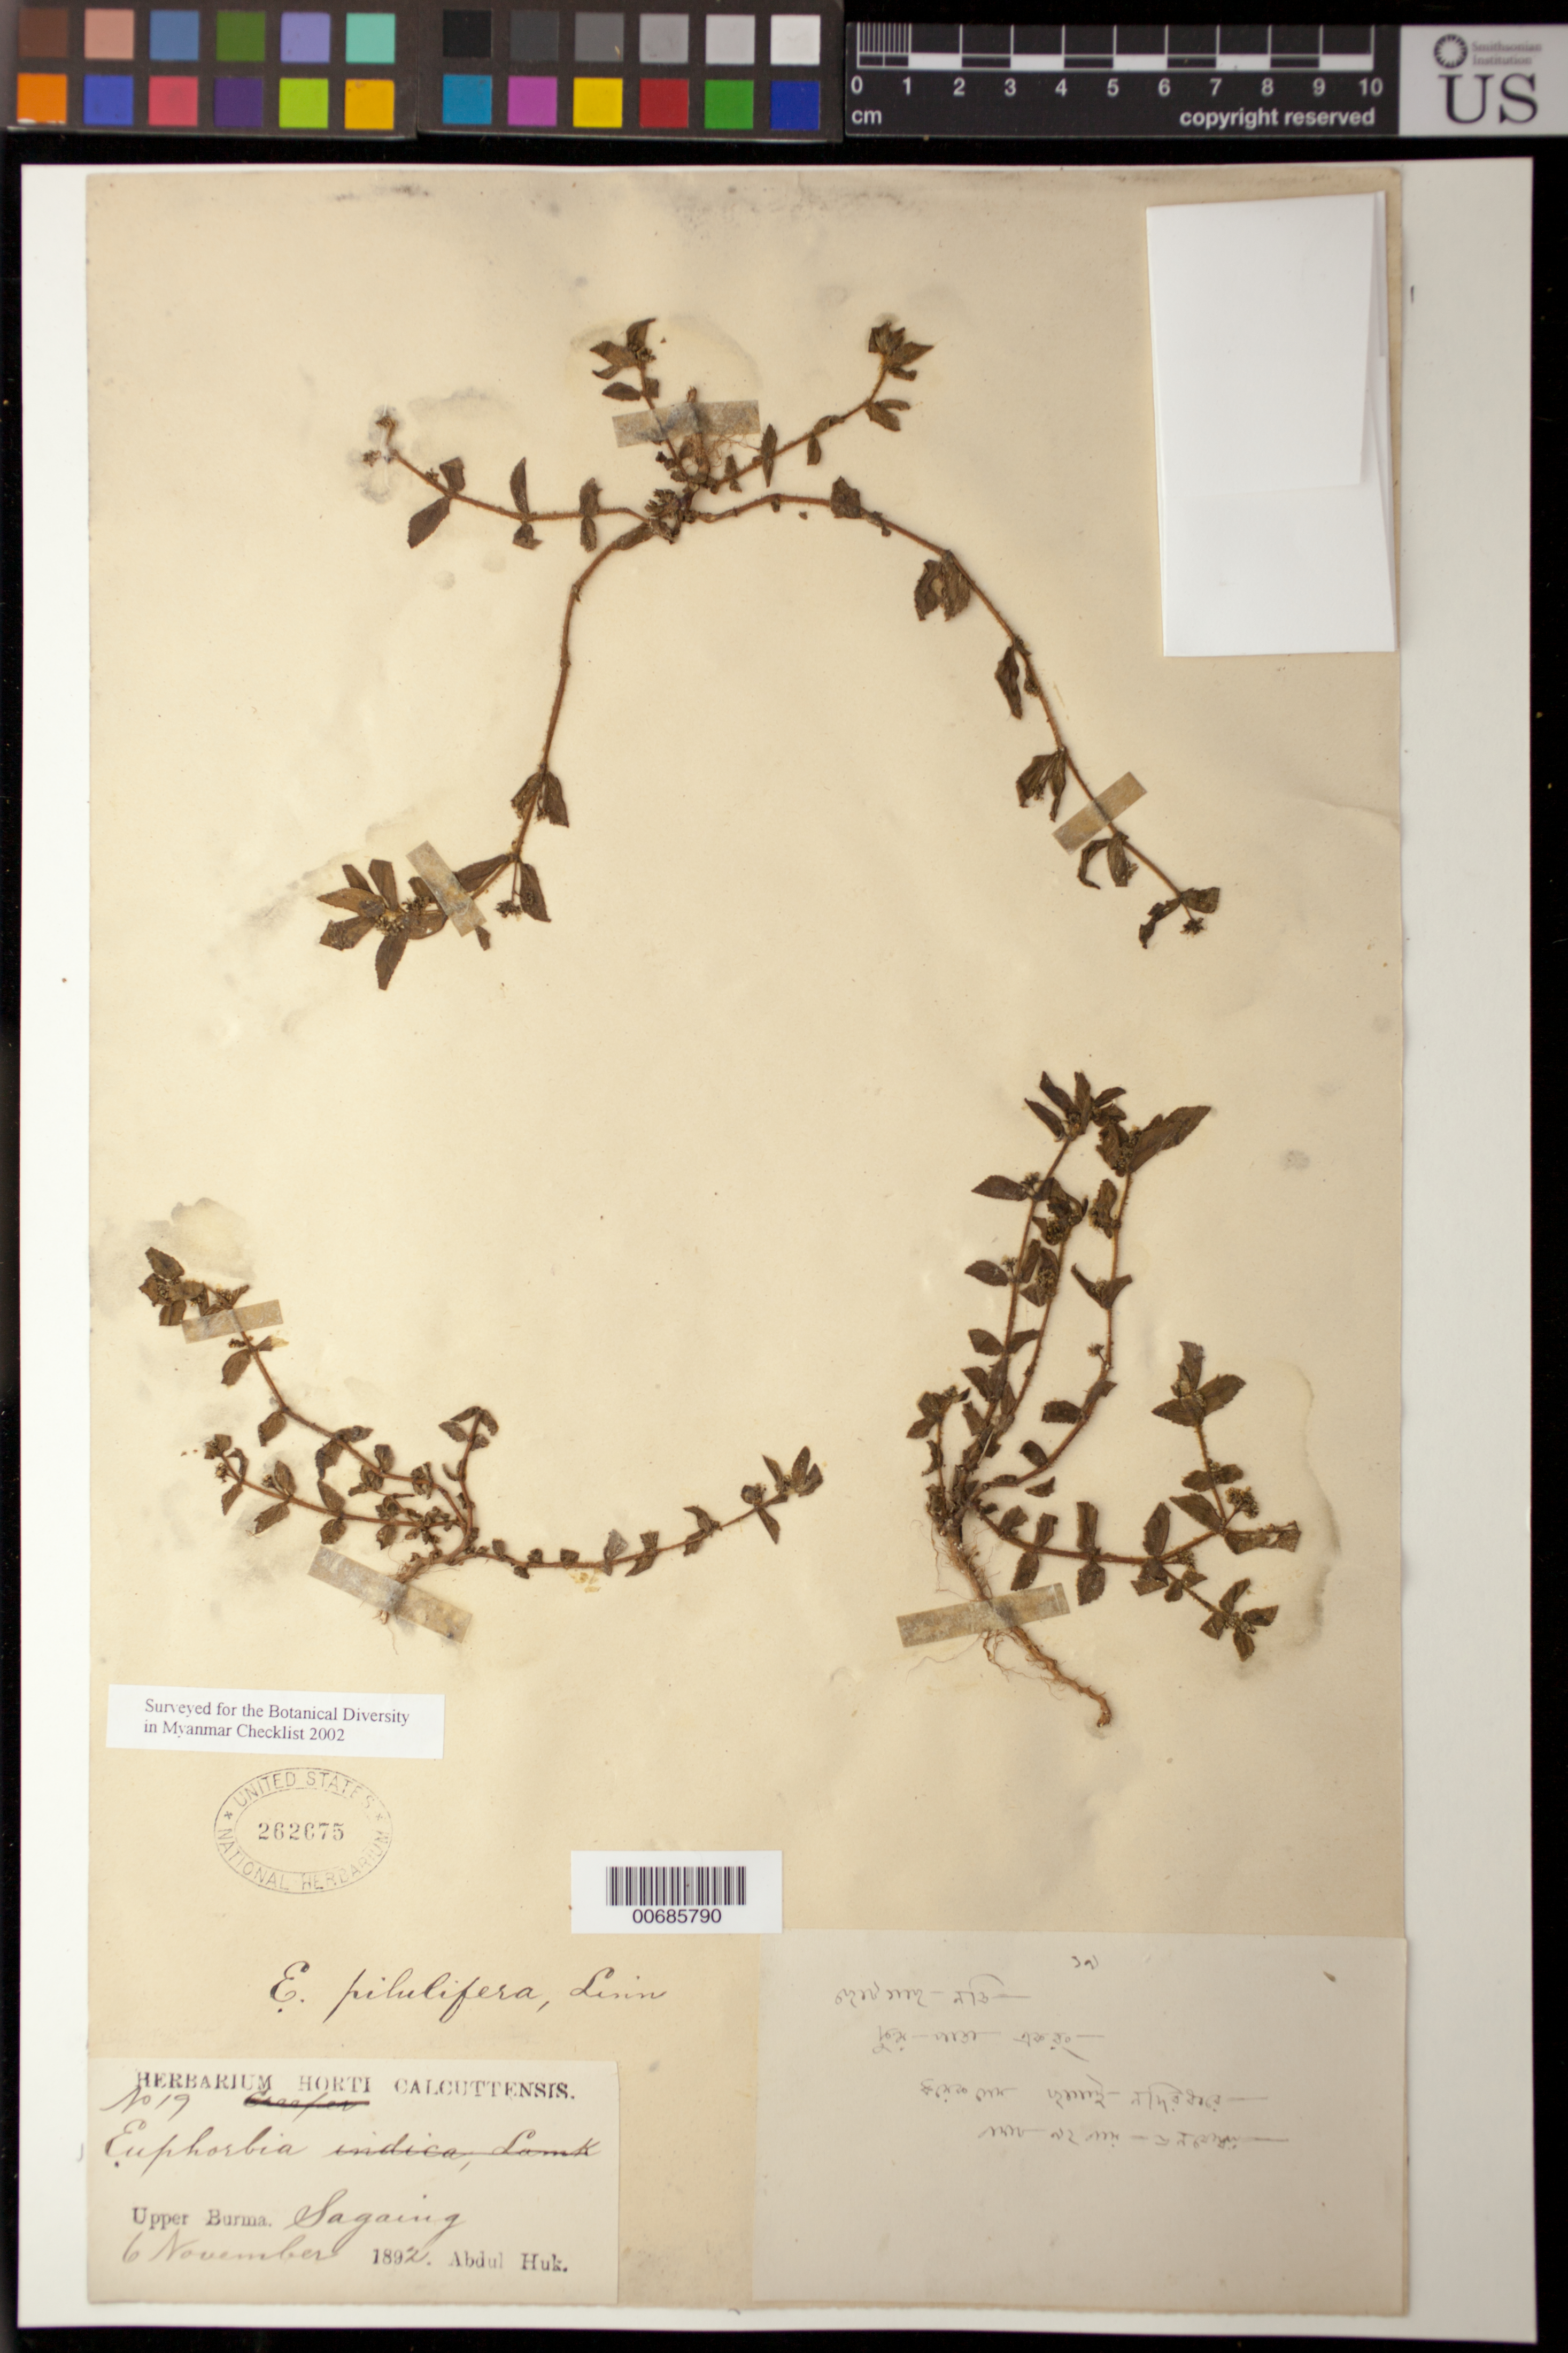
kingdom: Plantae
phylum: Tracheophyta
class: Magnoliopsida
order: Malpighiales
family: Euphorbiaceae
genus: Euphorbia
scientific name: Euphorbia hirta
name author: L.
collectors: A. Huk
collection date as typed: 06 Nov 1892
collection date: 1892-11-06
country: Myanmar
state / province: Sagaing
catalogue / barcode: US 262675